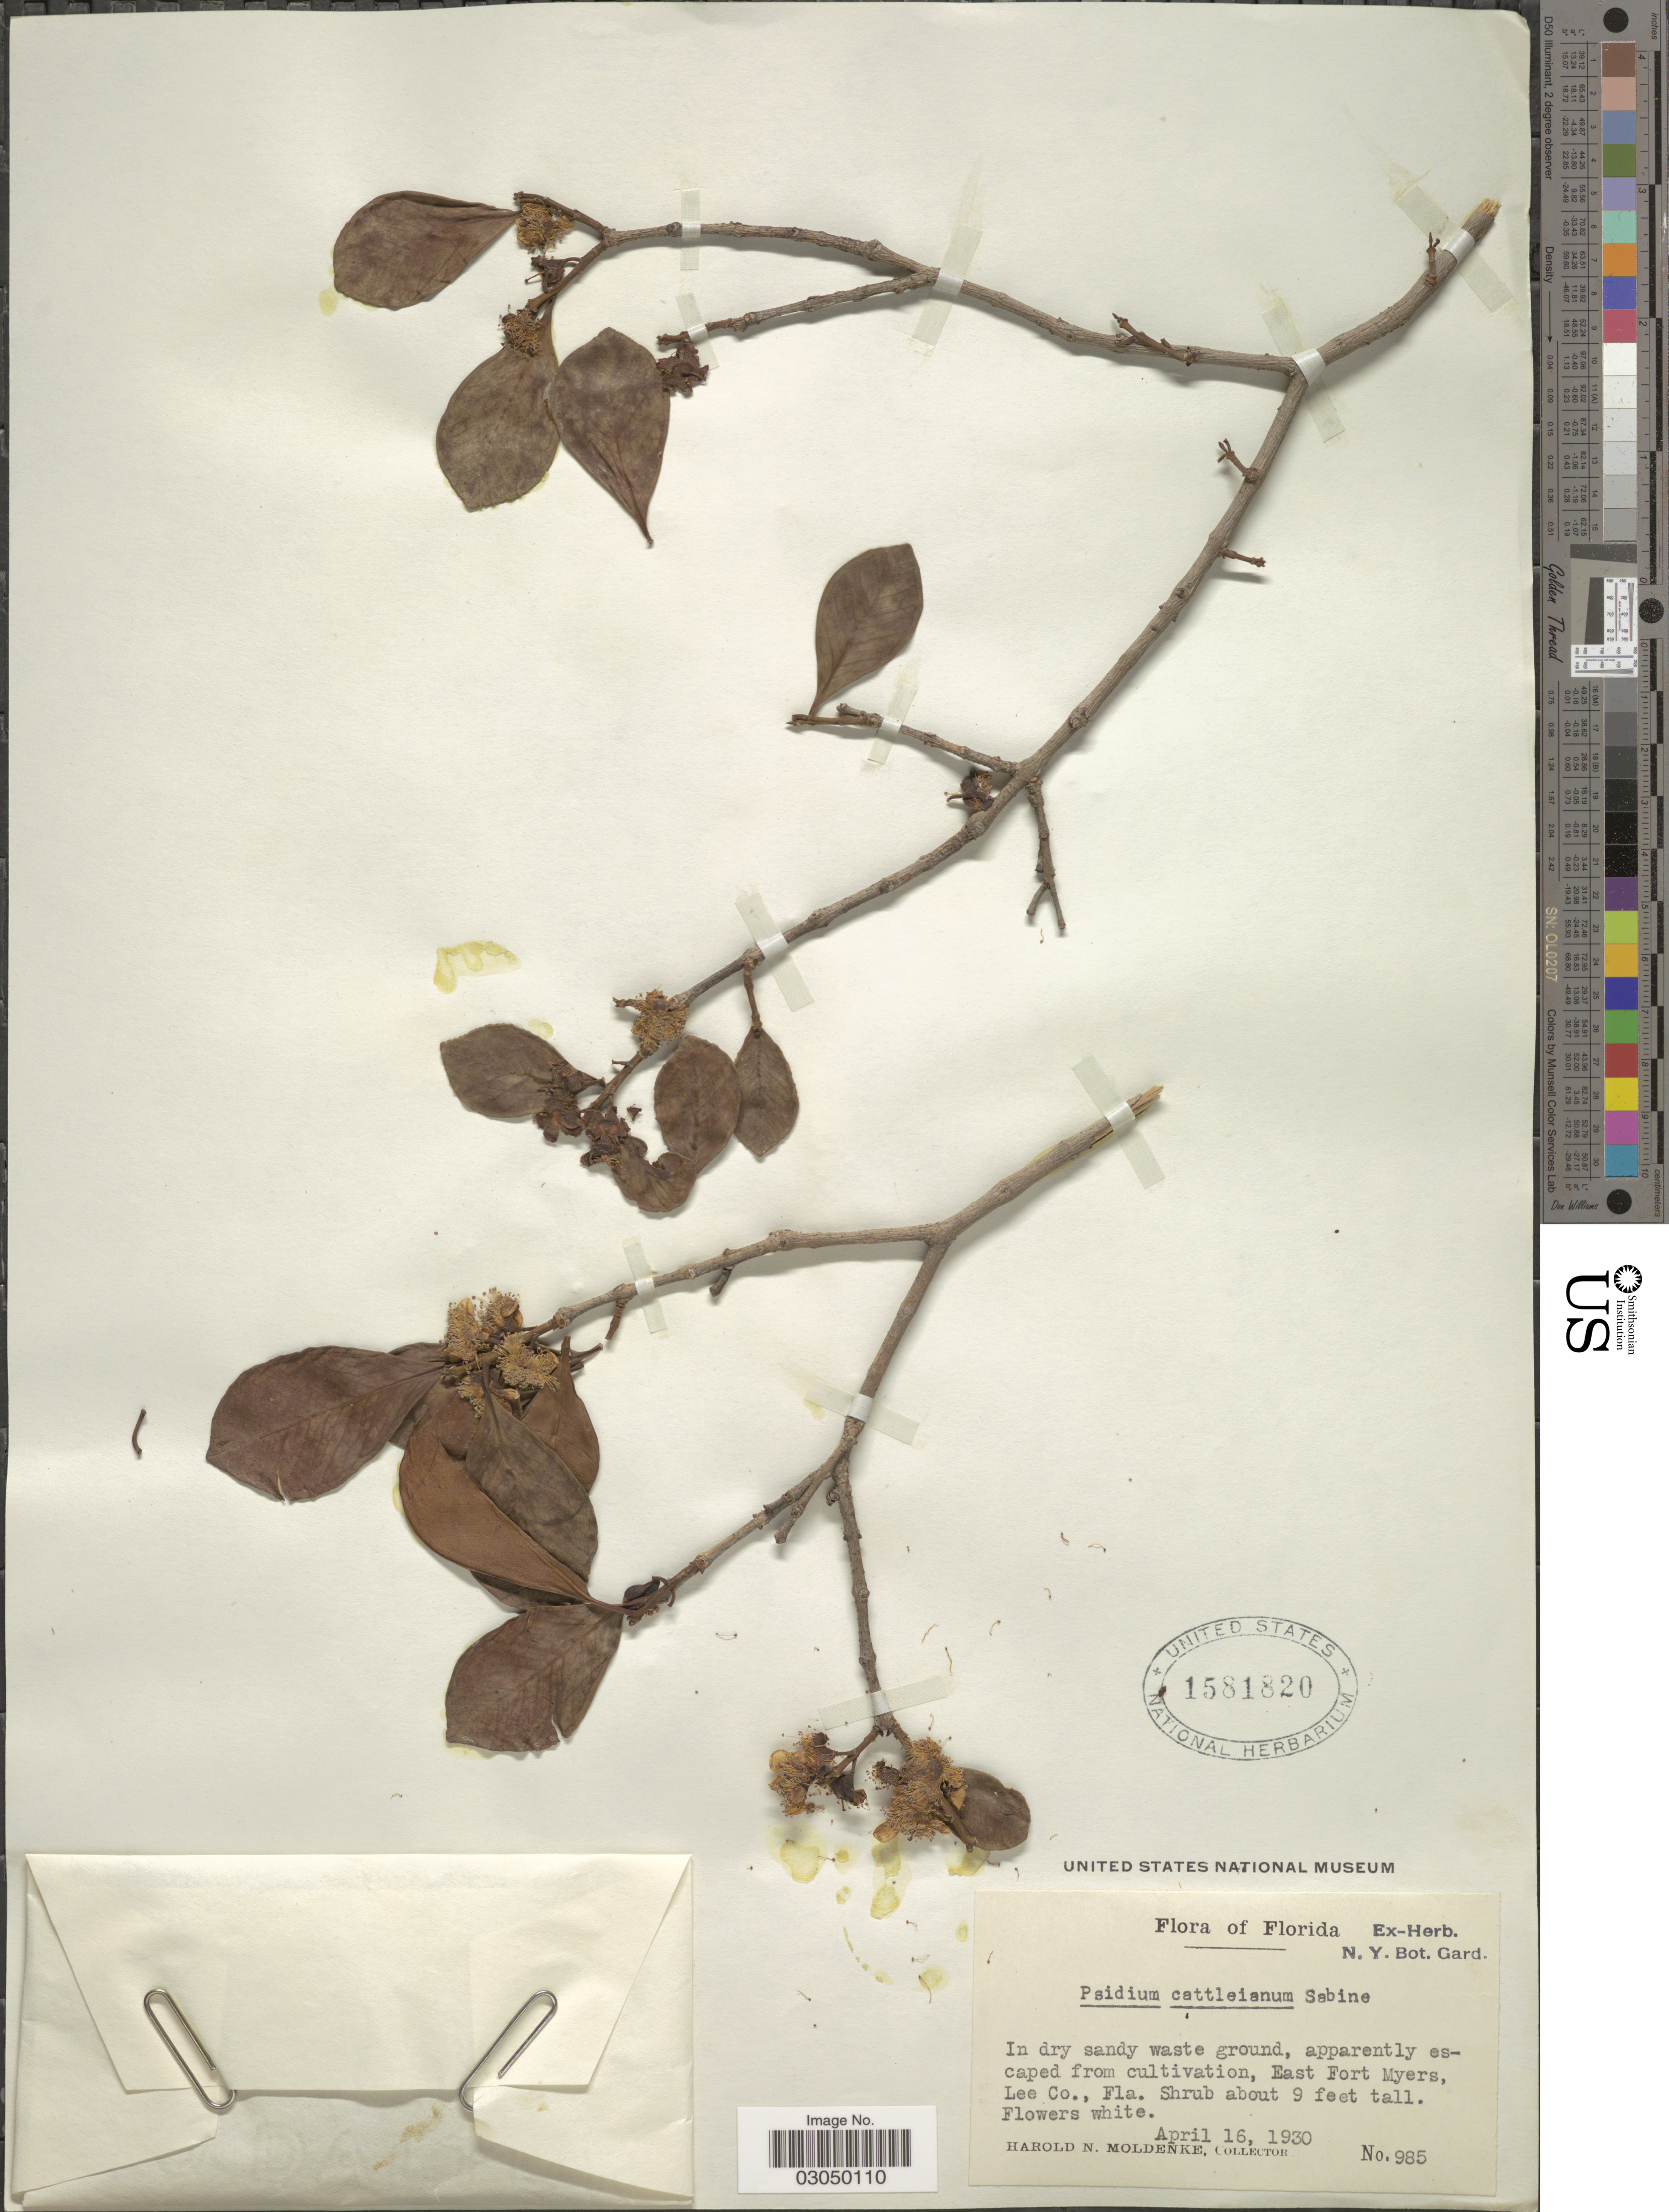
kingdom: Plantae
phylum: Tracheophyta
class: Magnoliopsida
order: Myrtales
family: Myrtaceae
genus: Psidium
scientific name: Psidium cattleyanum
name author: Sabine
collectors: H. N. Moldenke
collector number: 985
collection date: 1930-04-16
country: United States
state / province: Florida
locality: East Fort Myers, Lee Co.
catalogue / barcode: US 1581820